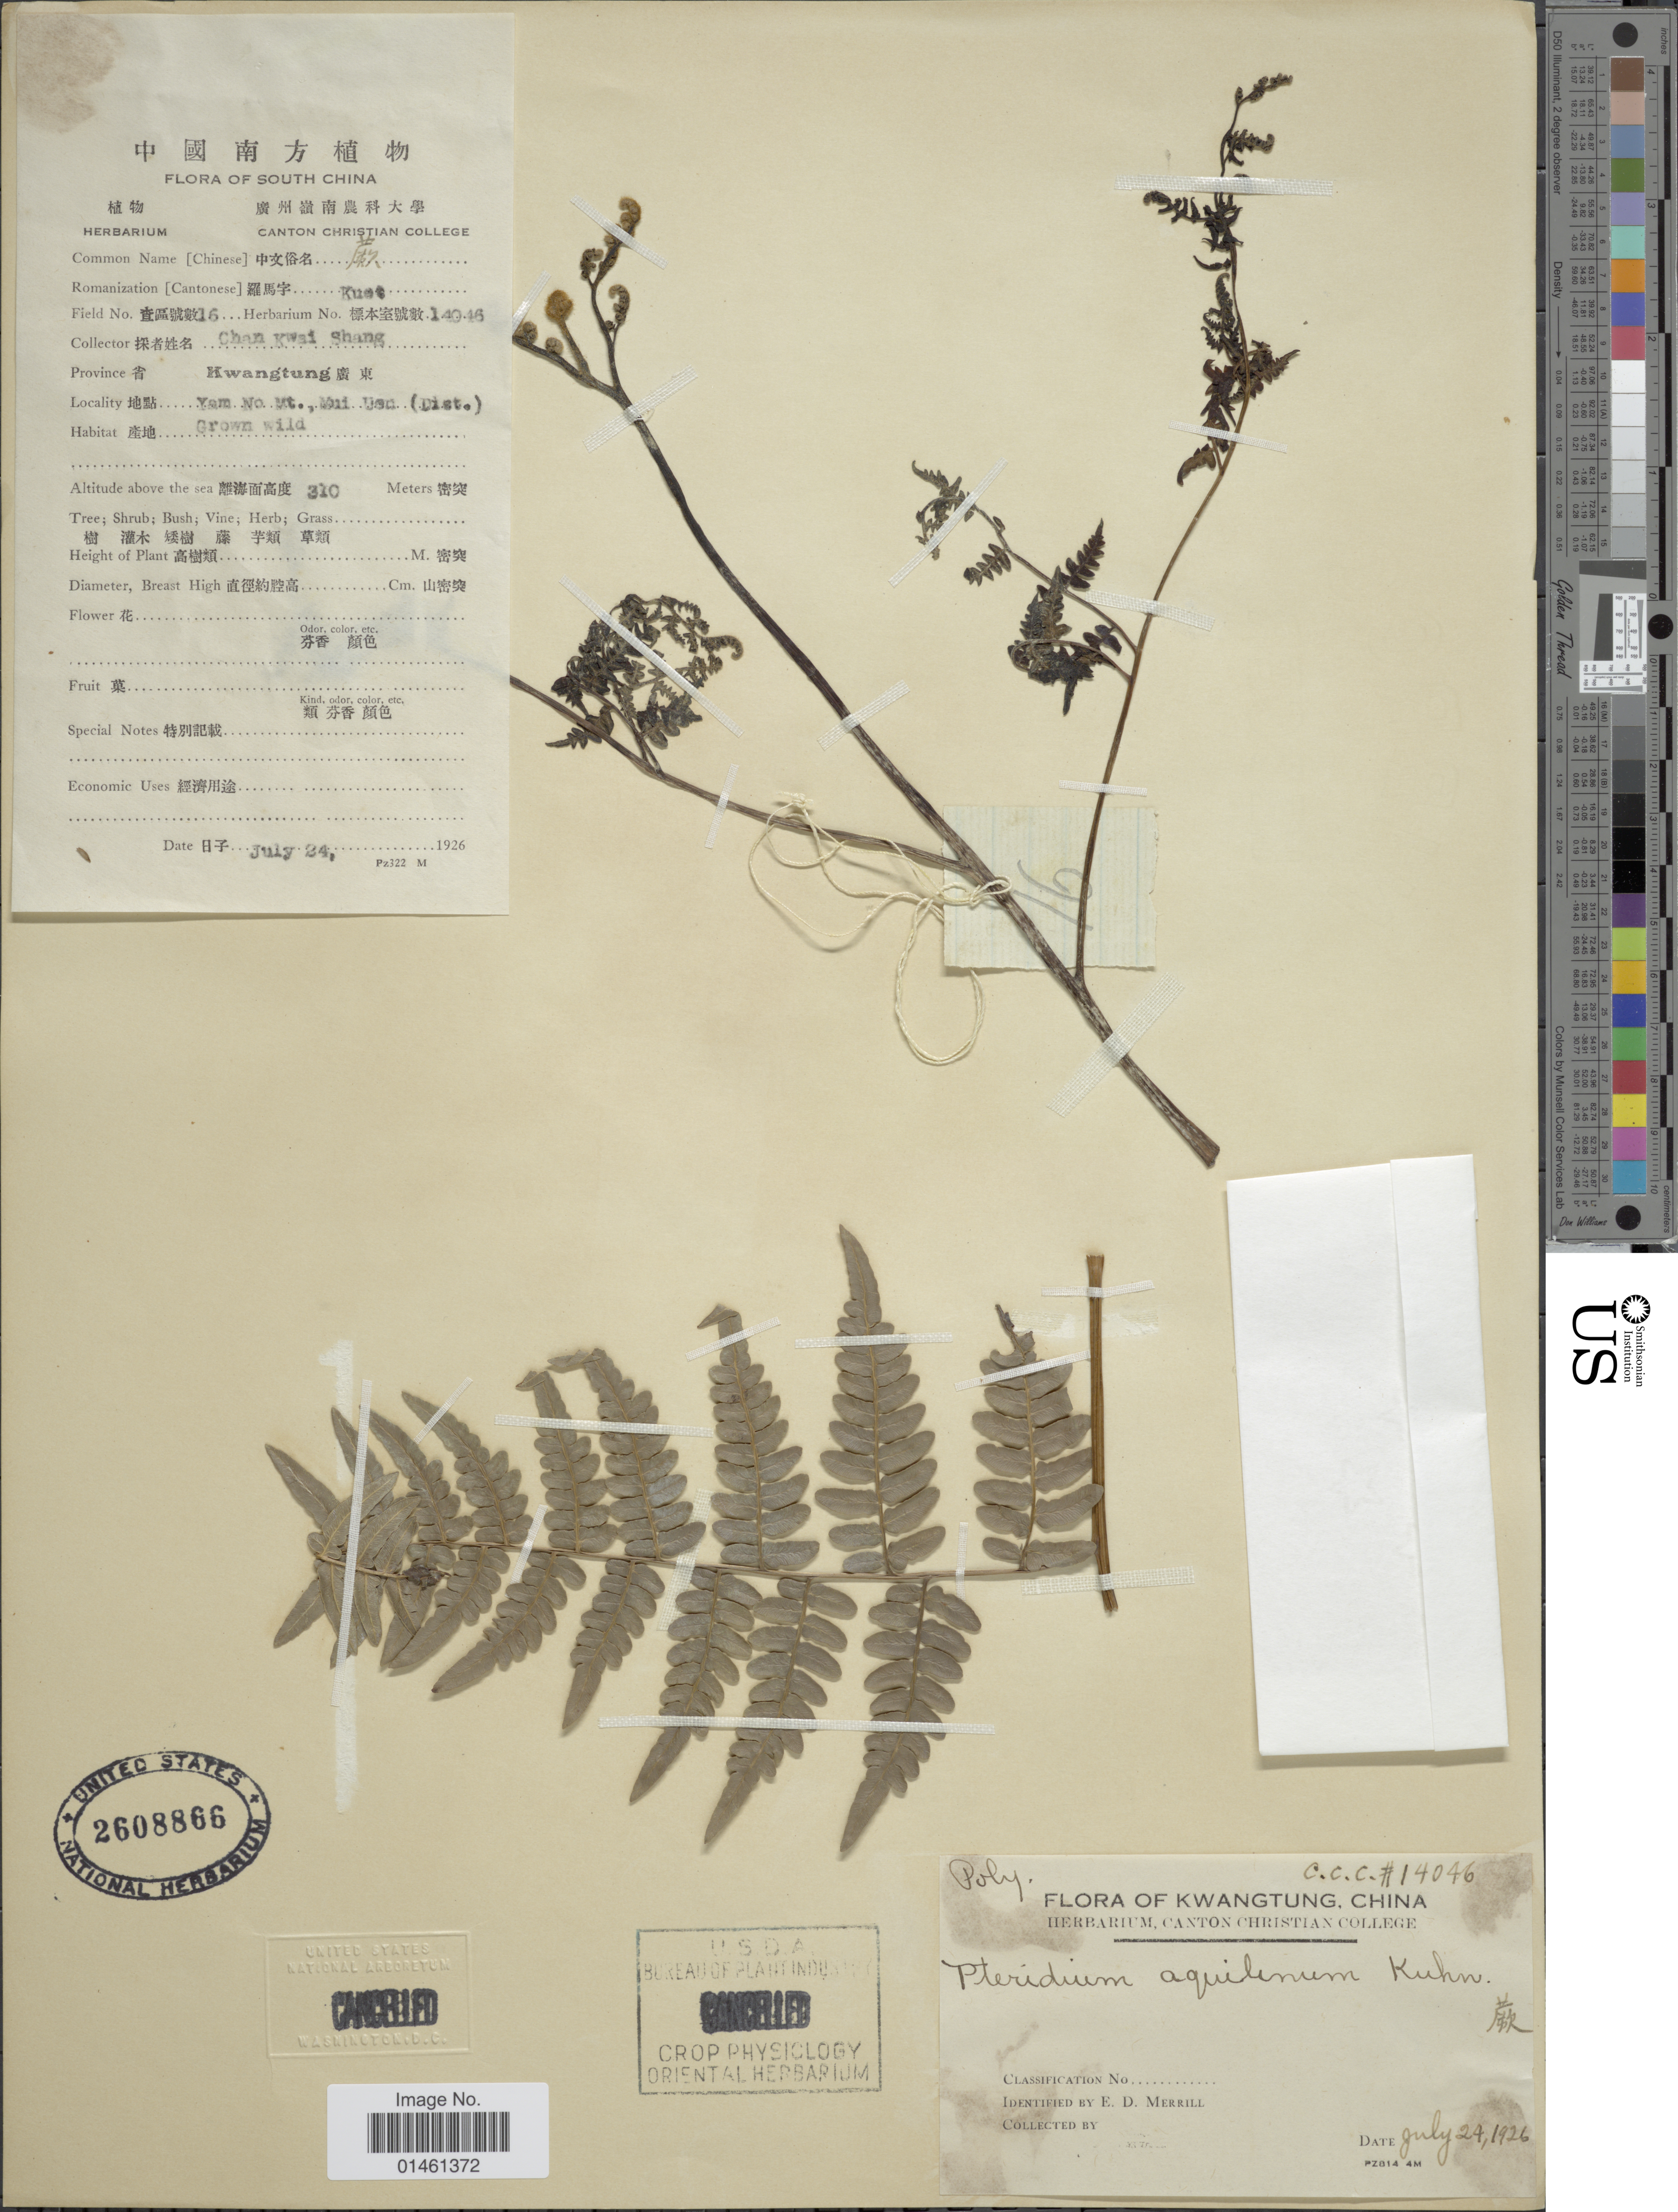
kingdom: Plantae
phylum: Tracheophyta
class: Polypodiopsida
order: Polypodiales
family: Dennstaedtiaceae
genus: Pteridium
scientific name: Pteridium aquilinum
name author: (L.) Kuhn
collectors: C. Shang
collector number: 16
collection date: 1926-07-24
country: China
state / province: Guangdong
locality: Kwangtung province, Yam No Mt. Mai Usn(Dist.) [interpreted]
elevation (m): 310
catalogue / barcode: US 2608866